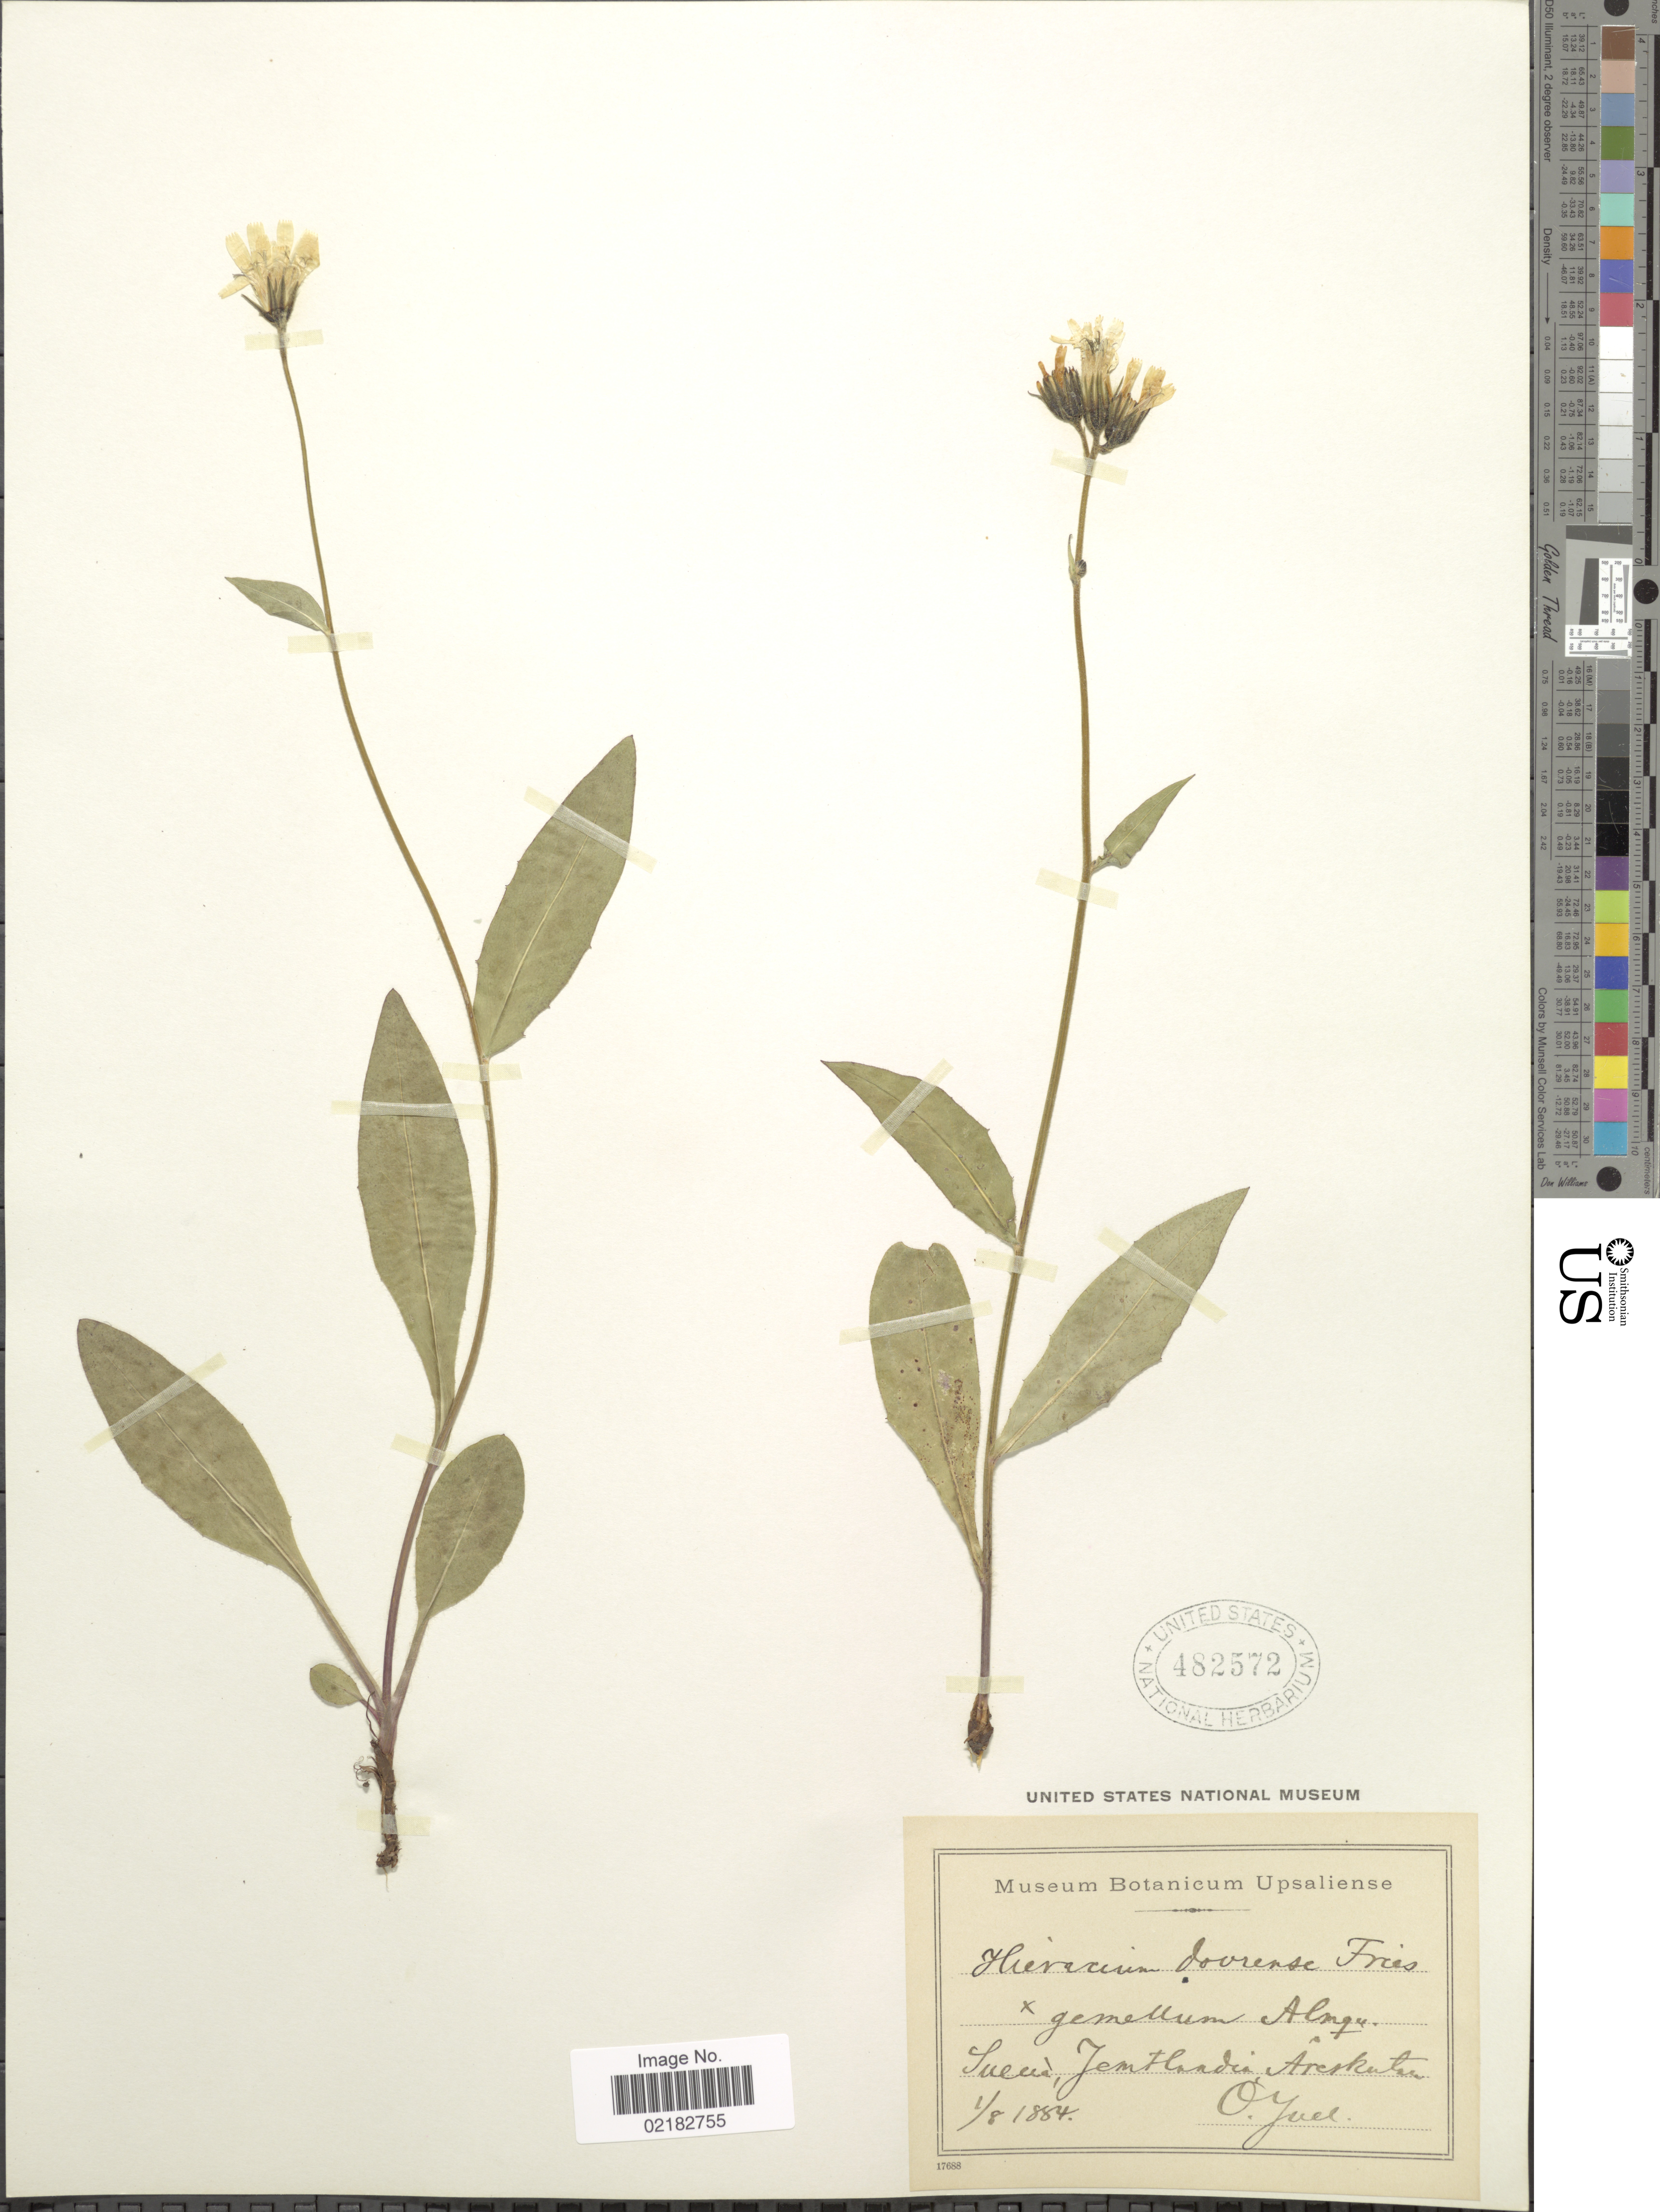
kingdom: Plantae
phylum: Tracheophyta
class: Magnoliopsida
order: Asterales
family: Asteraceae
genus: Hieracium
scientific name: Hieracium dovrense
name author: Fr.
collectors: H. Juel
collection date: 1884-08-01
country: Sweden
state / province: Jämtland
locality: Suecia, Jemtlandia, Areskutan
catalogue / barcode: US 482572